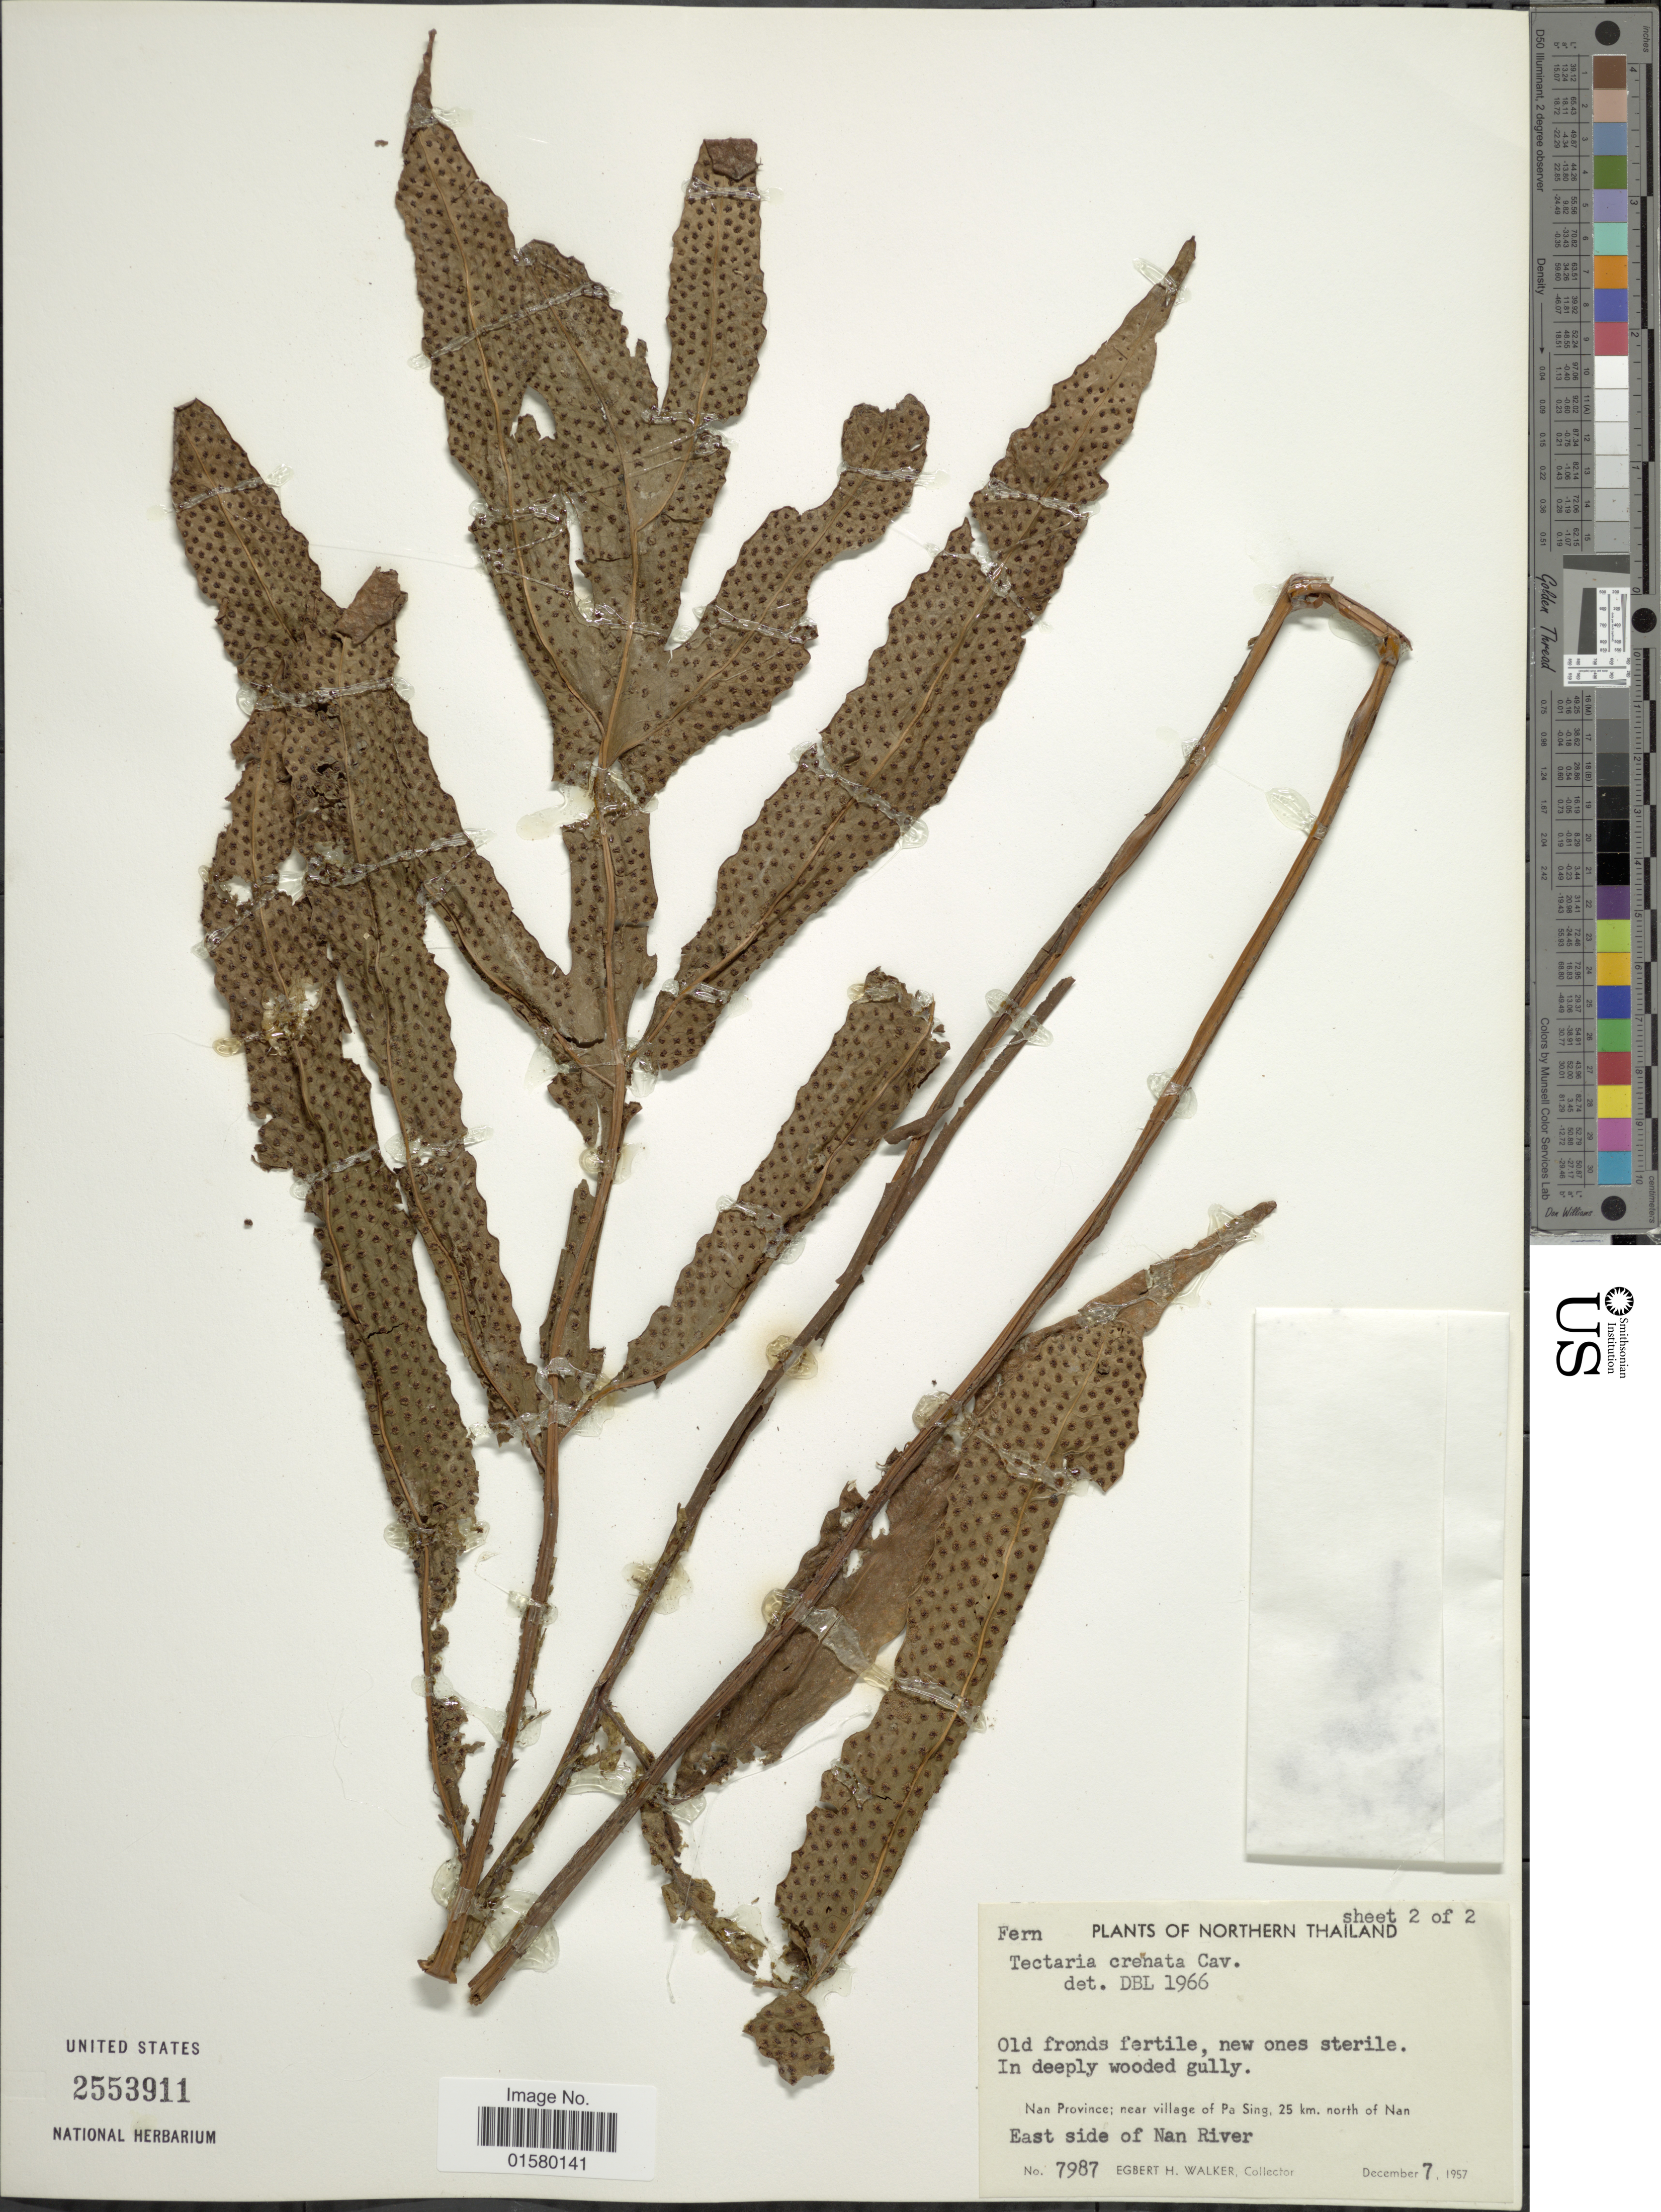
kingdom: Plantae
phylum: Tracheophyta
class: Polypodiopsida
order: Polypodiales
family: Tectariaceae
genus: Tectaria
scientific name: Tectaria crenata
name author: Cav.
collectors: E. H. Walker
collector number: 7987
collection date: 1957-12-07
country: Thailand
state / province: Nan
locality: Northern Thailand, Nan Province; near village of Pa Sing, 25 km, north of Nan, east side of Nan River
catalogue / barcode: US 2553911